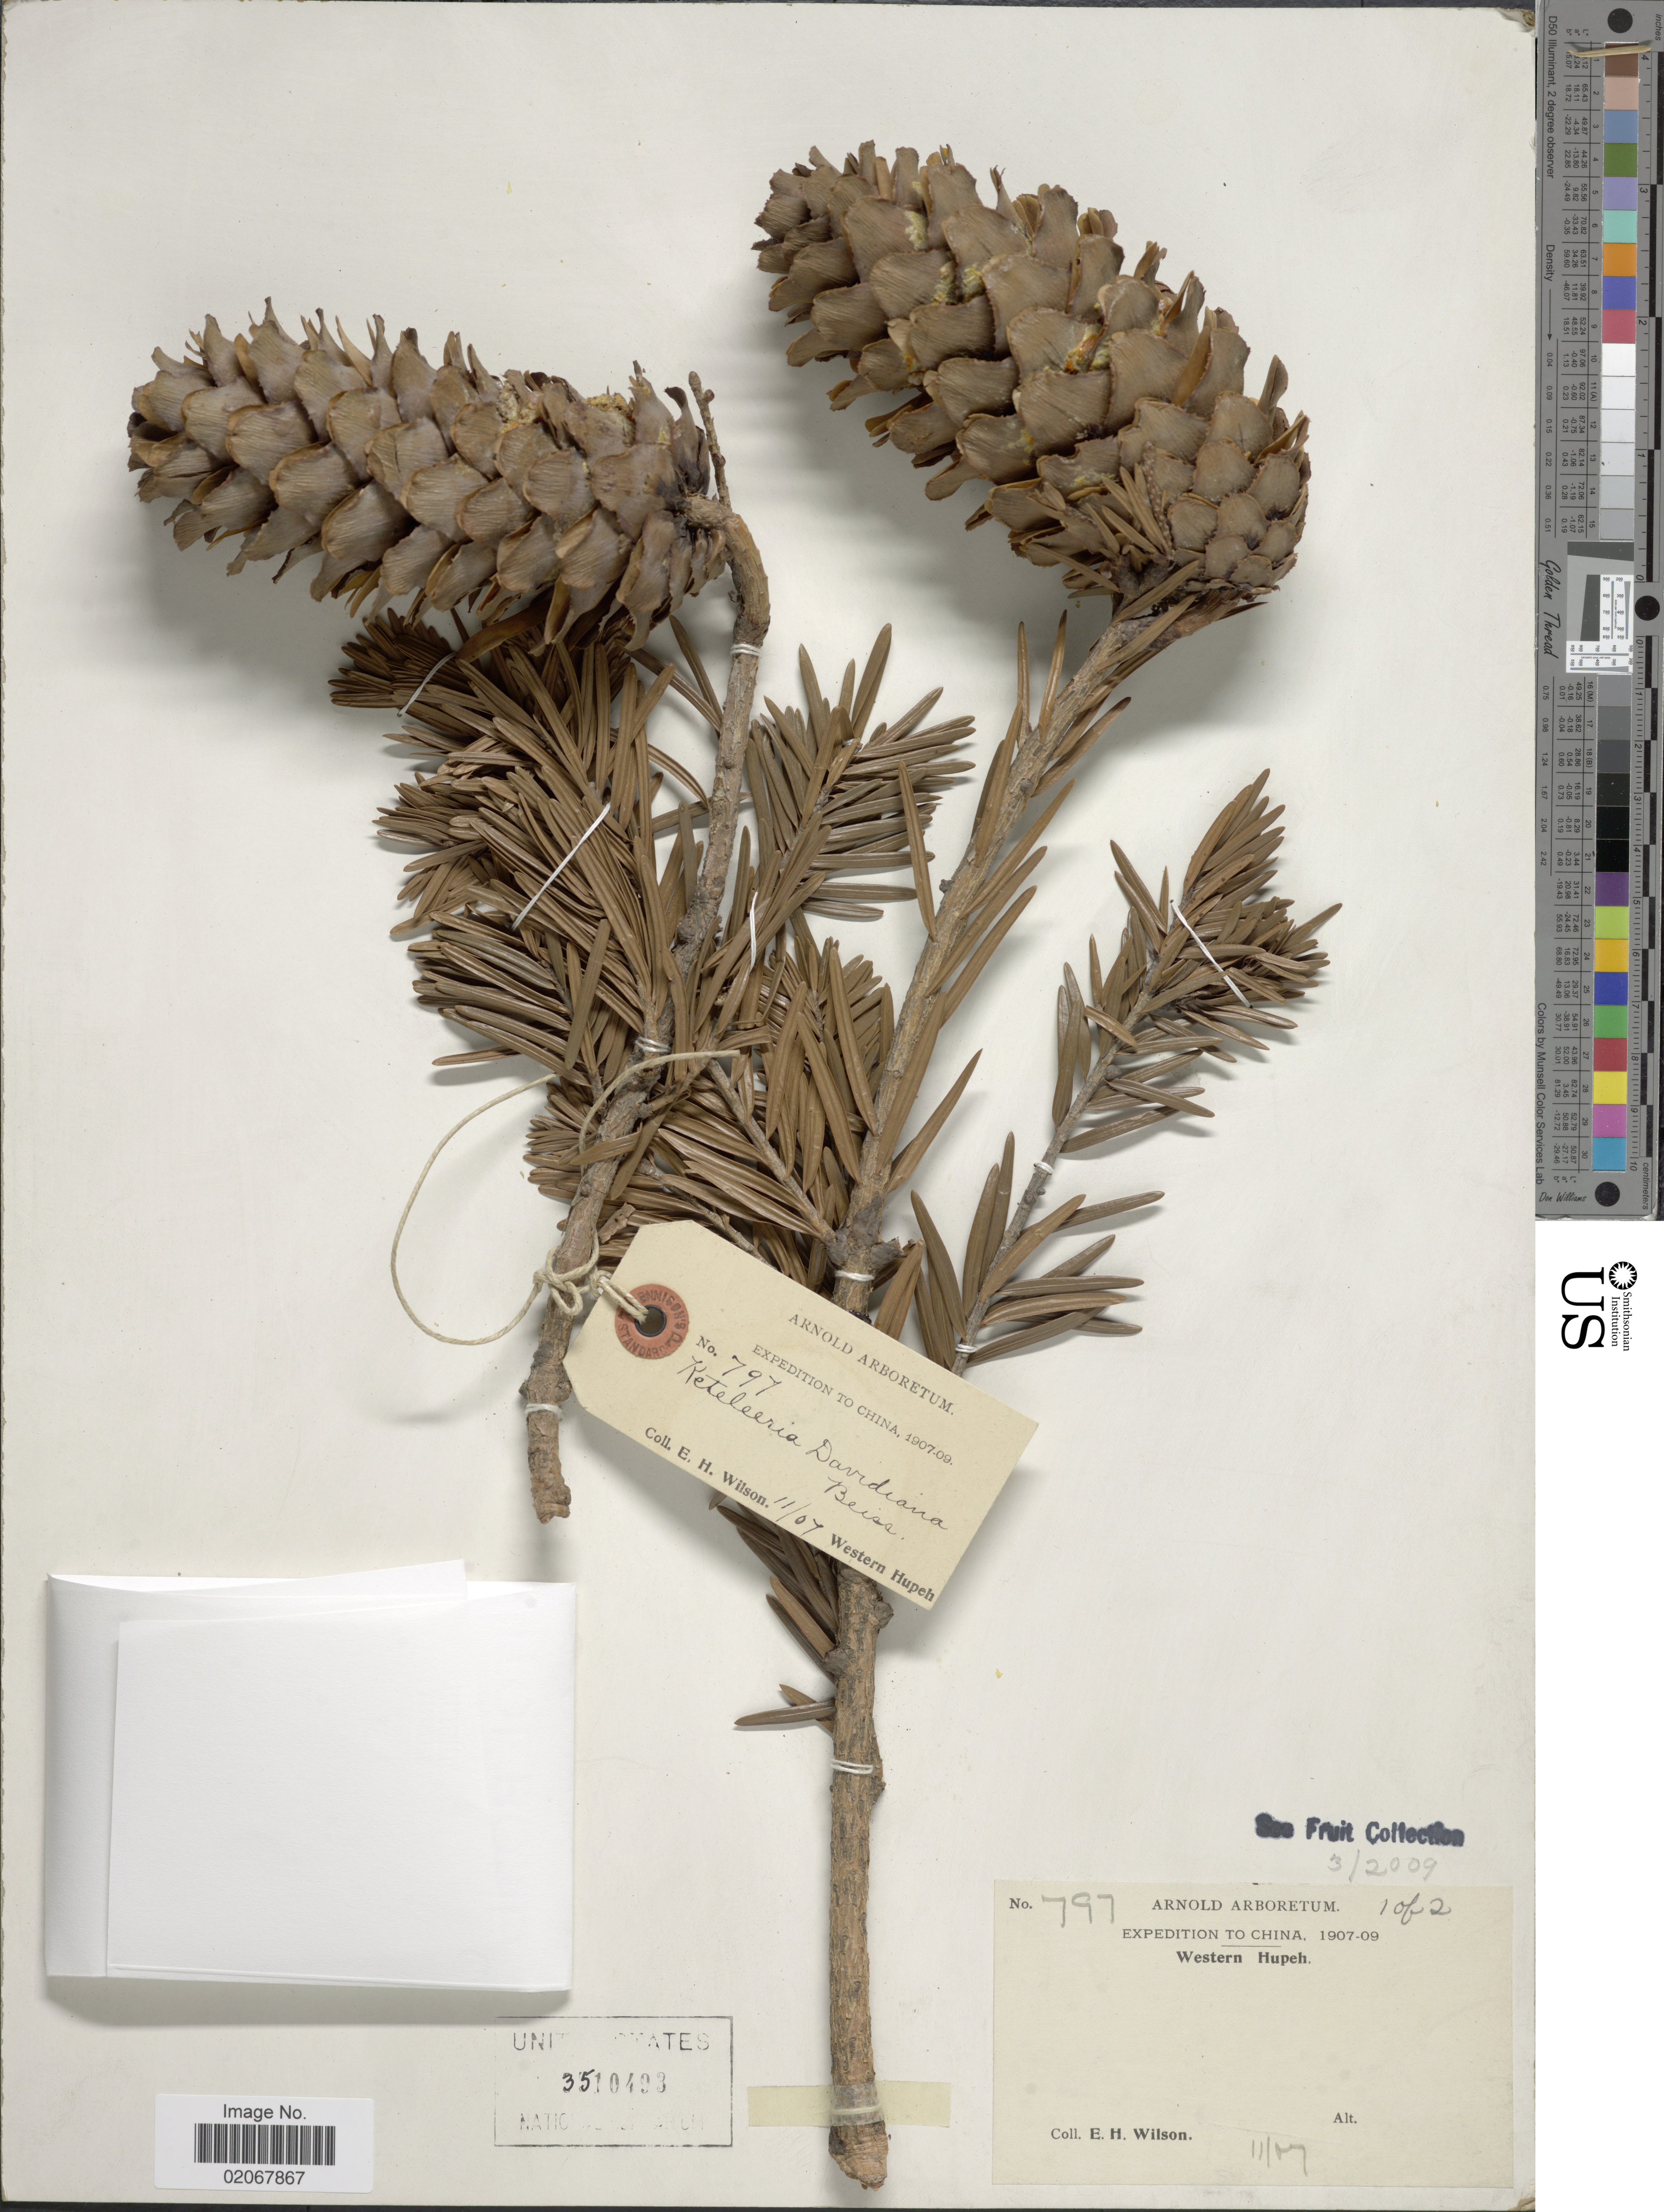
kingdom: Plantae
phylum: Tracheophyta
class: Pinopsida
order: Pinales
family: Pinaceae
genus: Keteleeria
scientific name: Keteleeria davidiana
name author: (Bertrand) Beissn.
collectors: E. Wilson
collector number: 797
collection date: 1907-11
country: China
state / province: Hubei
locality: Western Hupeh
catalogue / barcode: US 3510493